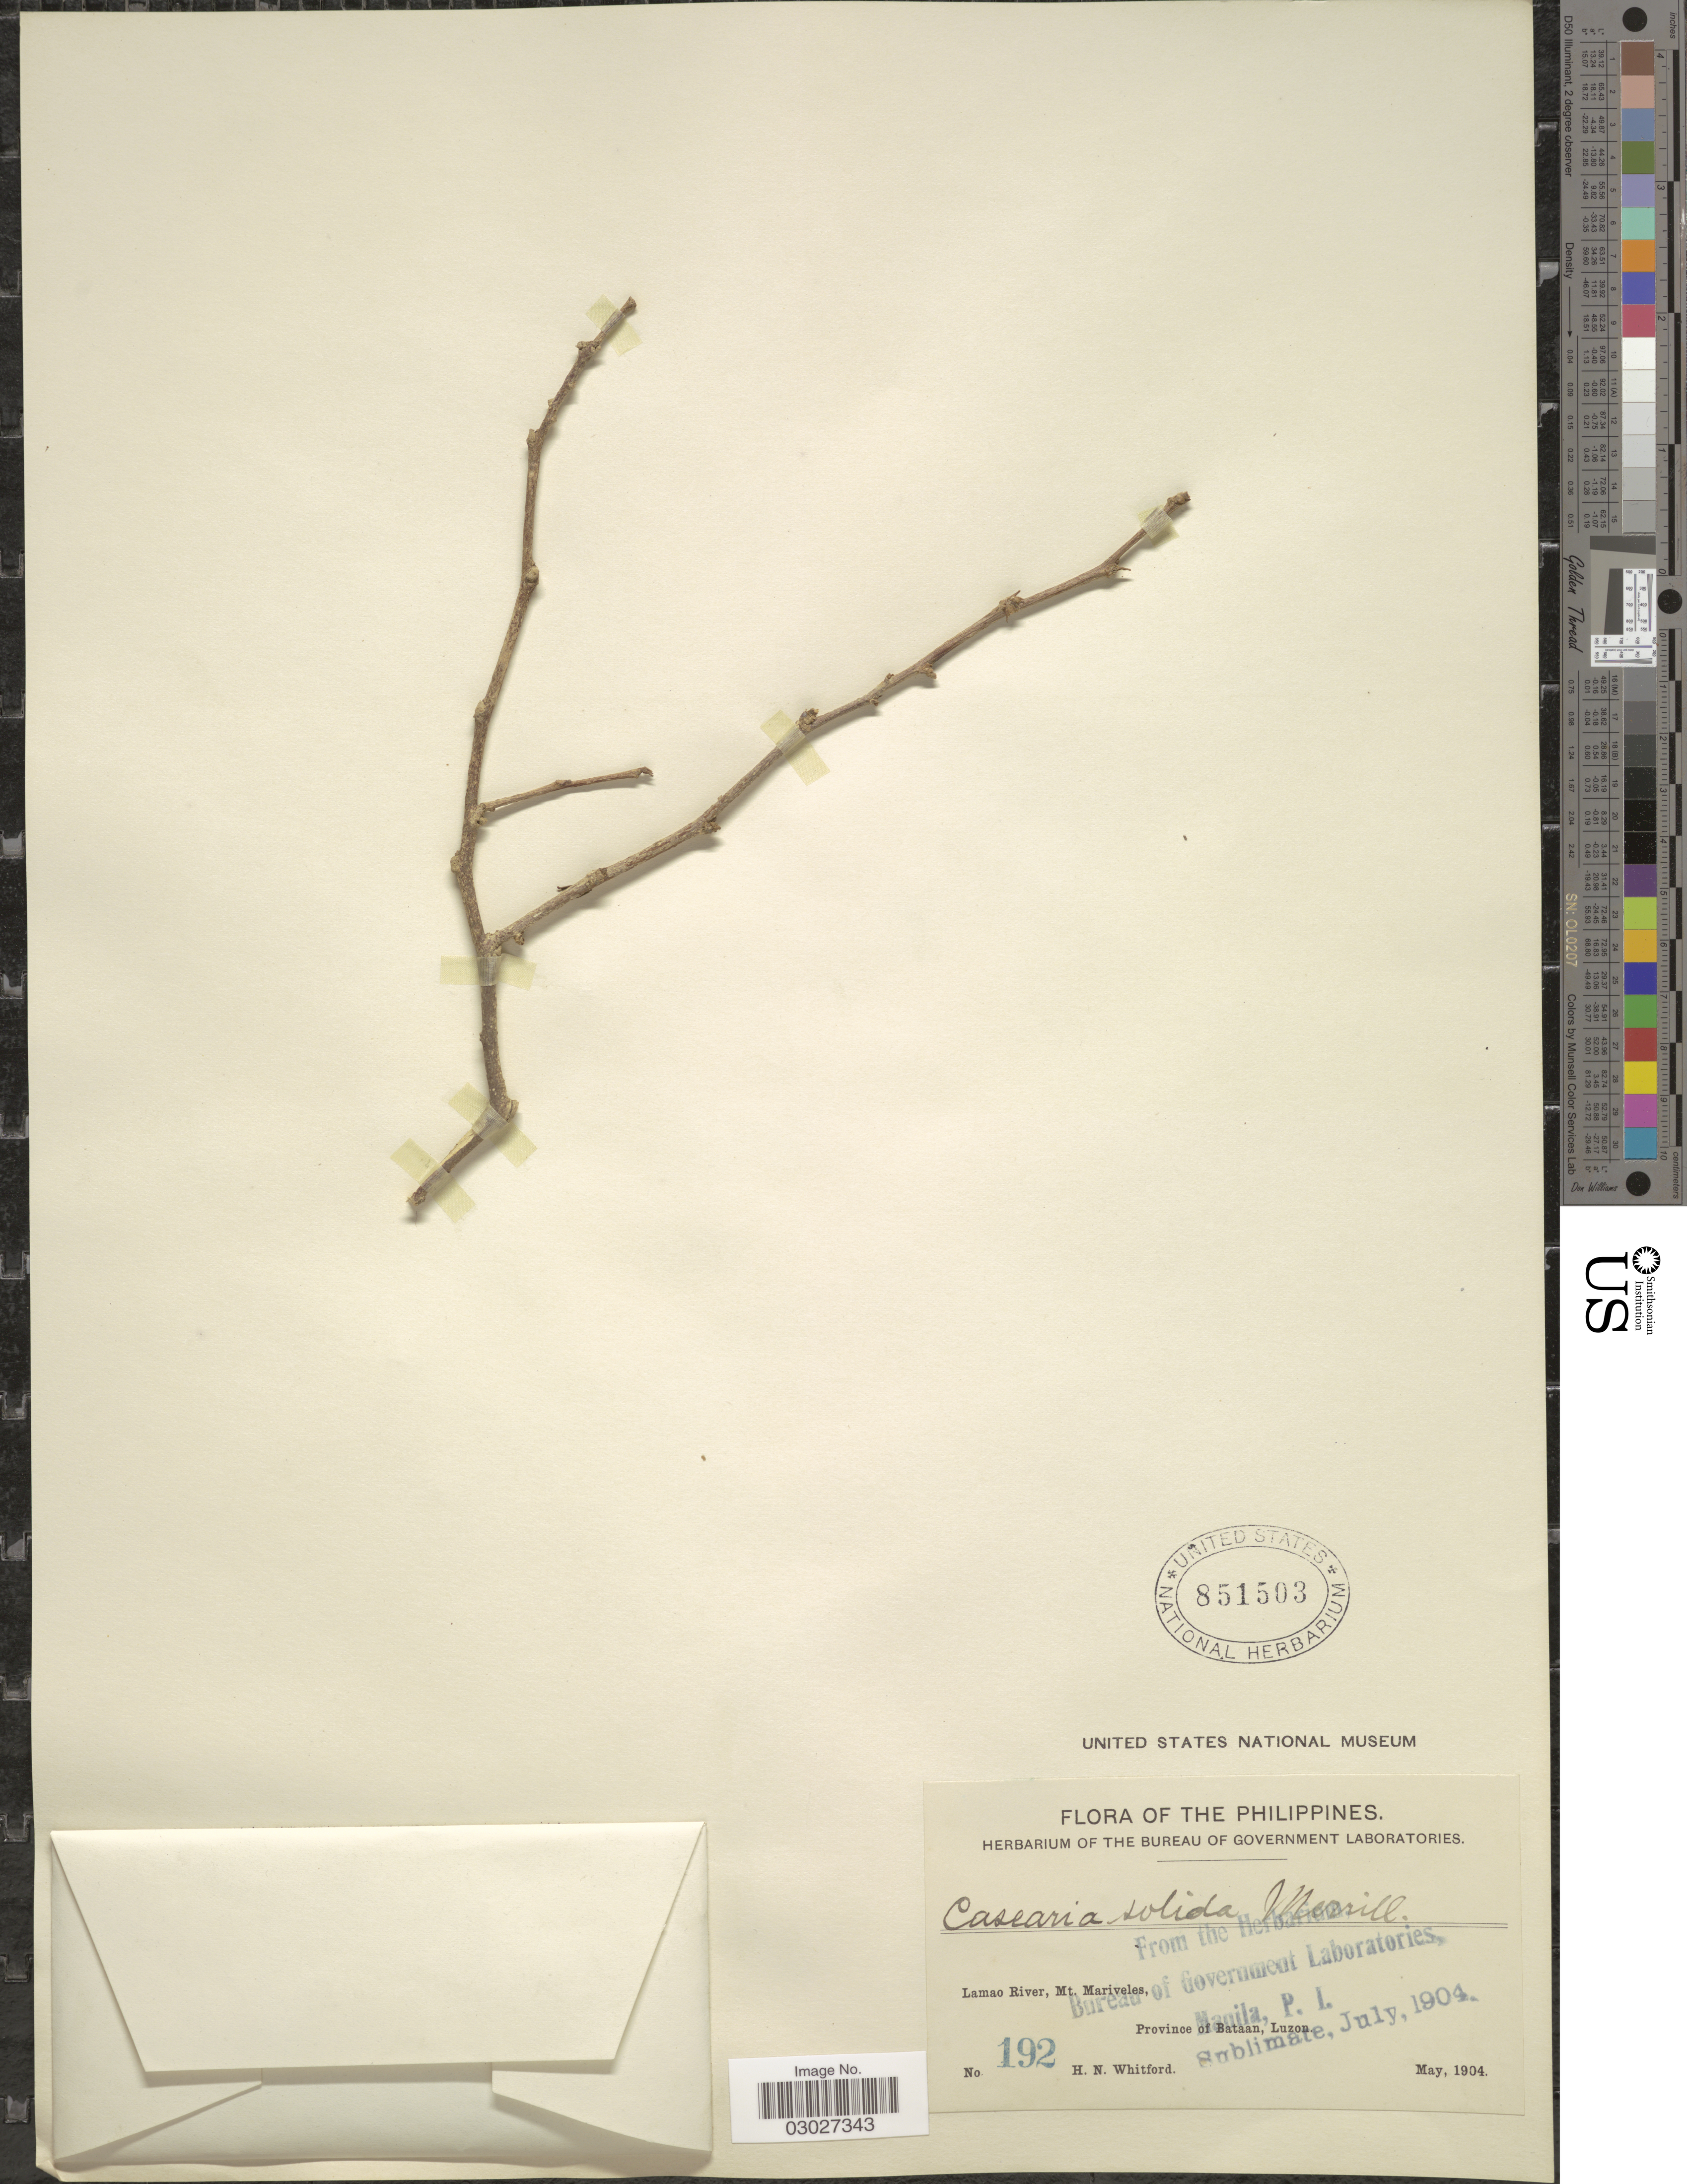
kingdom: Plantae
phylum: Tracheophyta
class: Magnoliopsida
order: Malpighiales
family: Salicaceae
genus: Casearia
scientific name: Casearia trivalvis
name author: (Blanco) Merr.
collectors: H. N. Whitford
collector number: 192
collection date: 1904-05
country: Philippines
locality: Lamao River, Mt. Mariveles, Province of Bataan, Luzon.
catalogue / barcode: US 851503